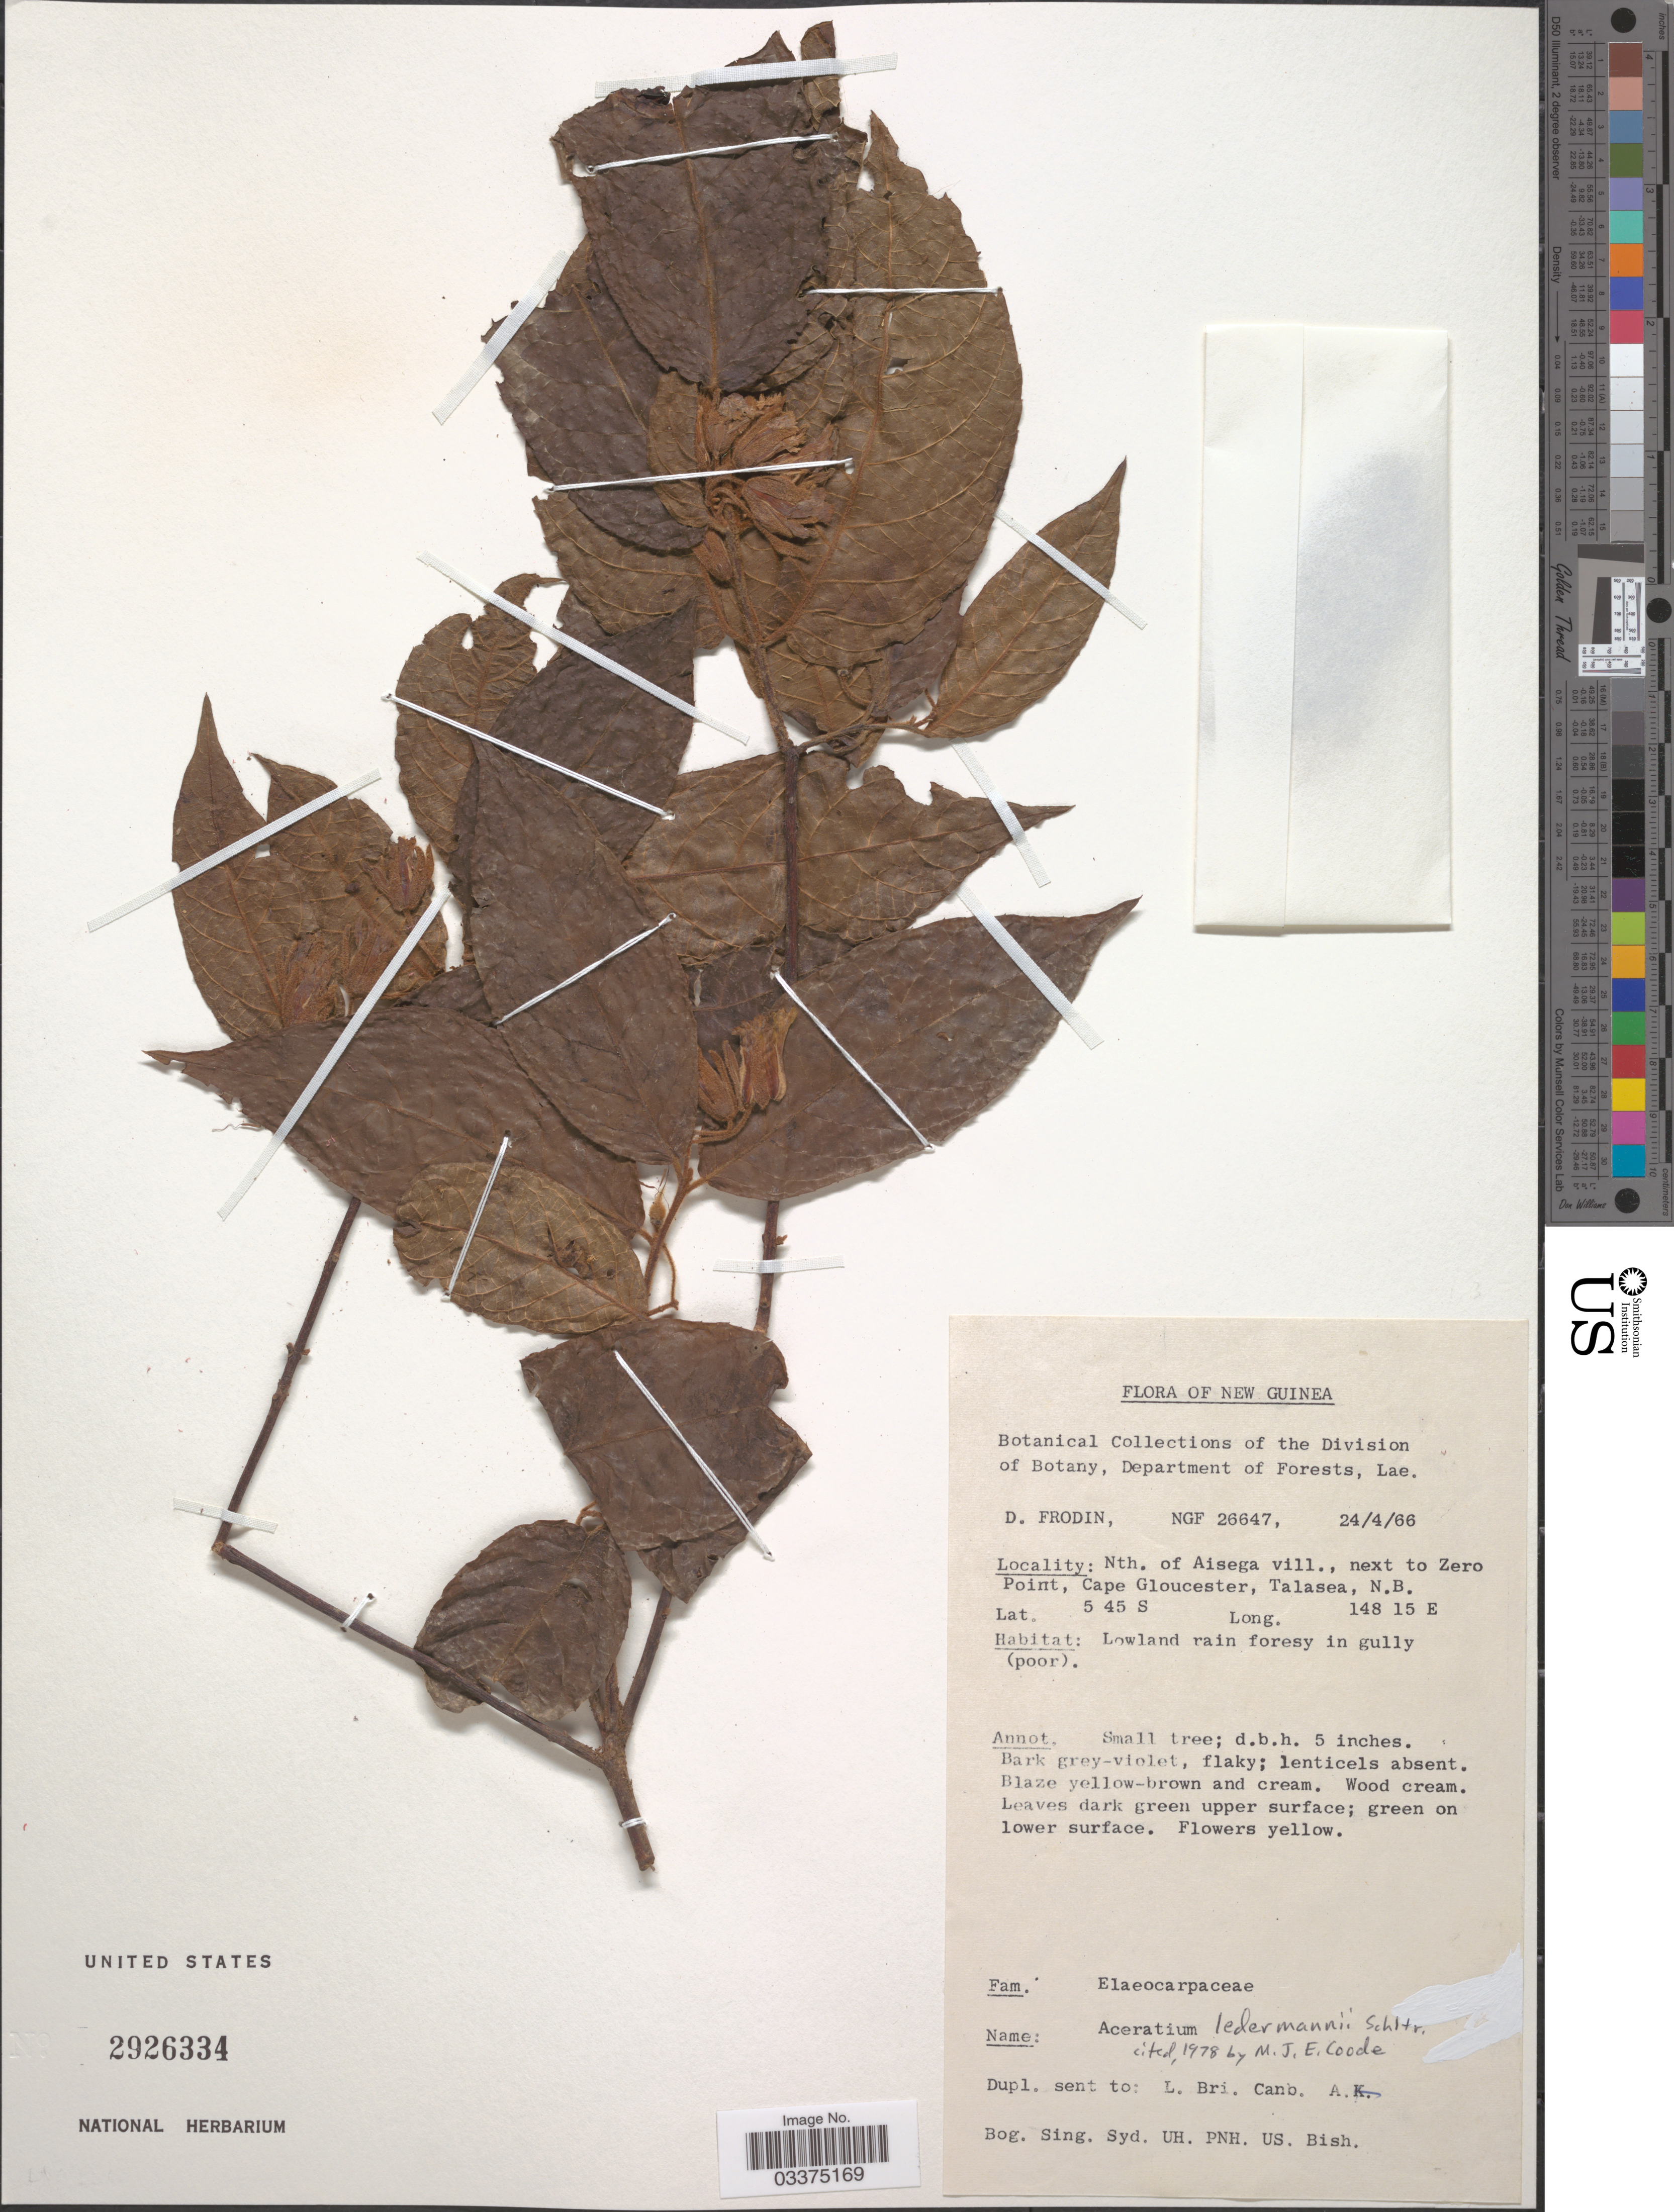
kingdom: Plantae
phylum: Tracheophyta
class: Magnoliopsida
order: Oxalidales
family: Elaeocarpaceae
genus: Aceratium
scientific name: Aceratium ledermannii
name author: Schltr.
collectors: D. G. Frodin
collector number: NGF 26647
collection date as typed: Transcribed d/m/y: 24/4/66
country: Papua New Guinea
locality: New Guinea. Nth. of Aisega vill., next to Zero Point, Cape Gloucester, Talasea, N. B.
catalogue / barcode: US 2926334